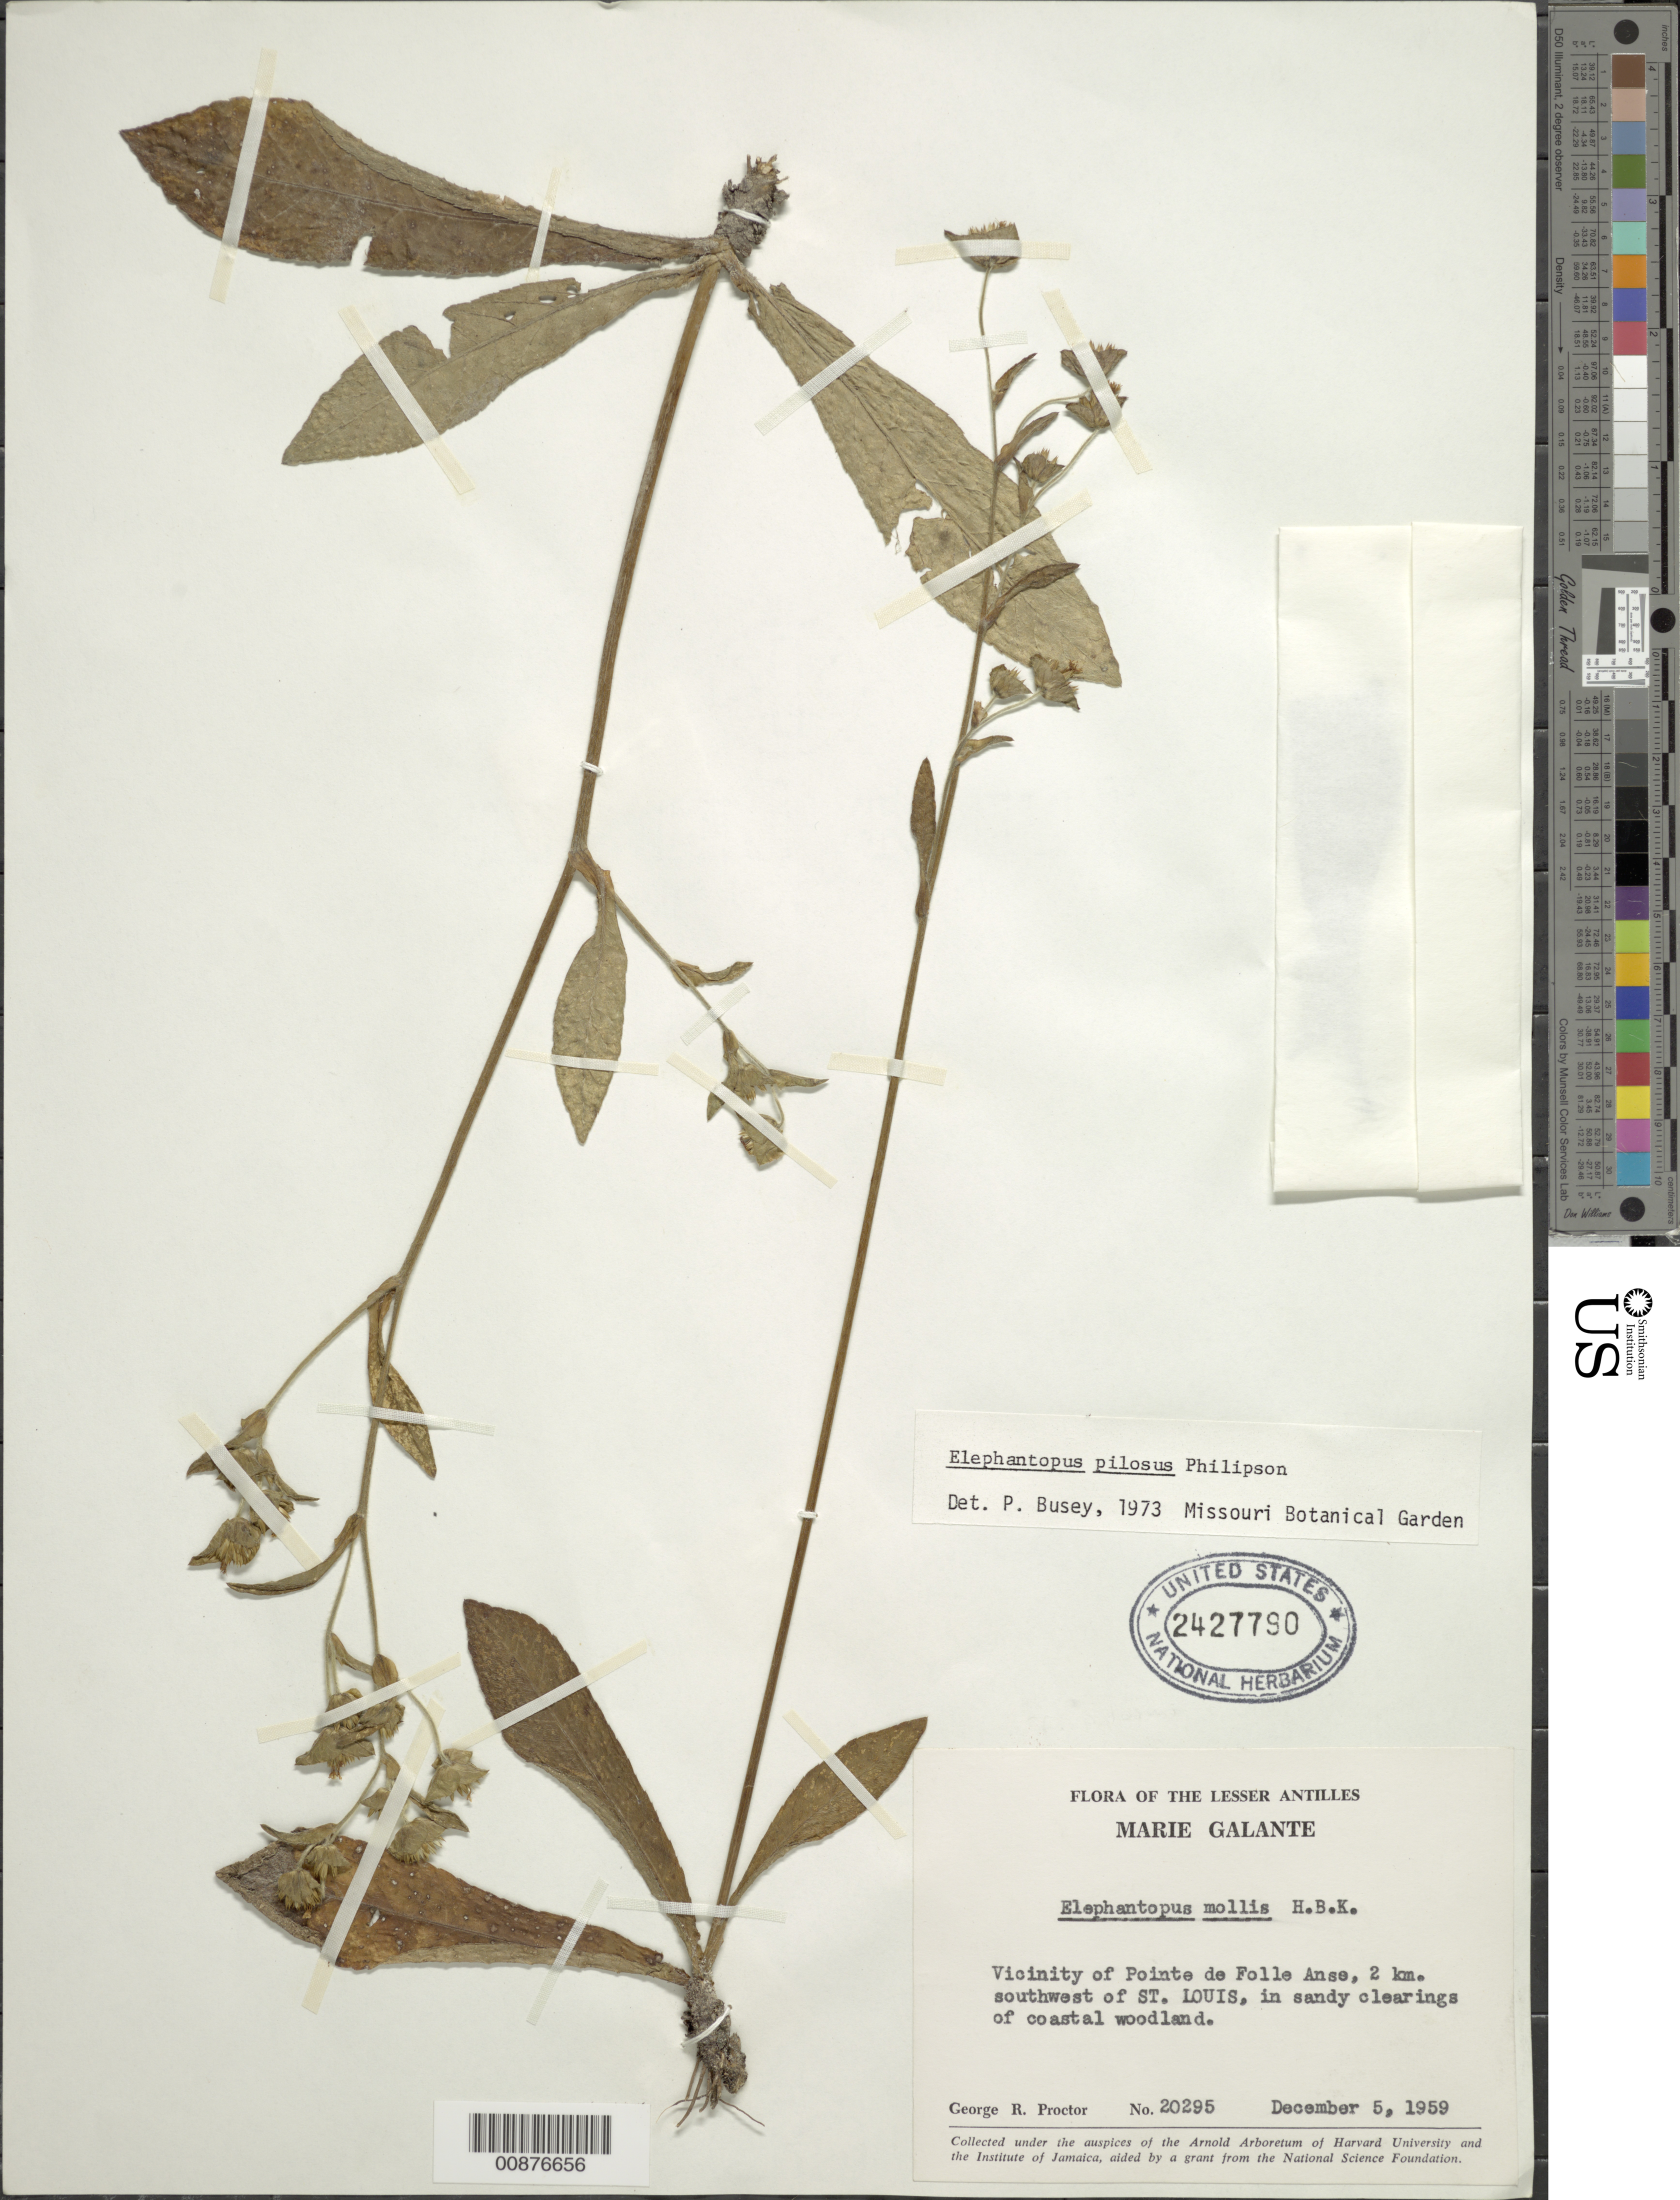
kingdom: Plantae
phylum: Tracheophyta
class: Magnoliopsida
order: Asterales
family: Asteraceae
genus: Elephantopus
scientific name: Elephantopus mollis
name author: Kunth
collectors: G. R. Proctor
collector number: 20295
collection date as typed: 05 Dec 1959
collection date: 1959-12-05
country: Guadeloupe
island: Marie Galante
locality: Vicinity of Pointe de Folle Anse, 2 km. southwest of St. Louis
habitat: In sandy clearings of coastal woodland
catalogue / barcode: US 2427790